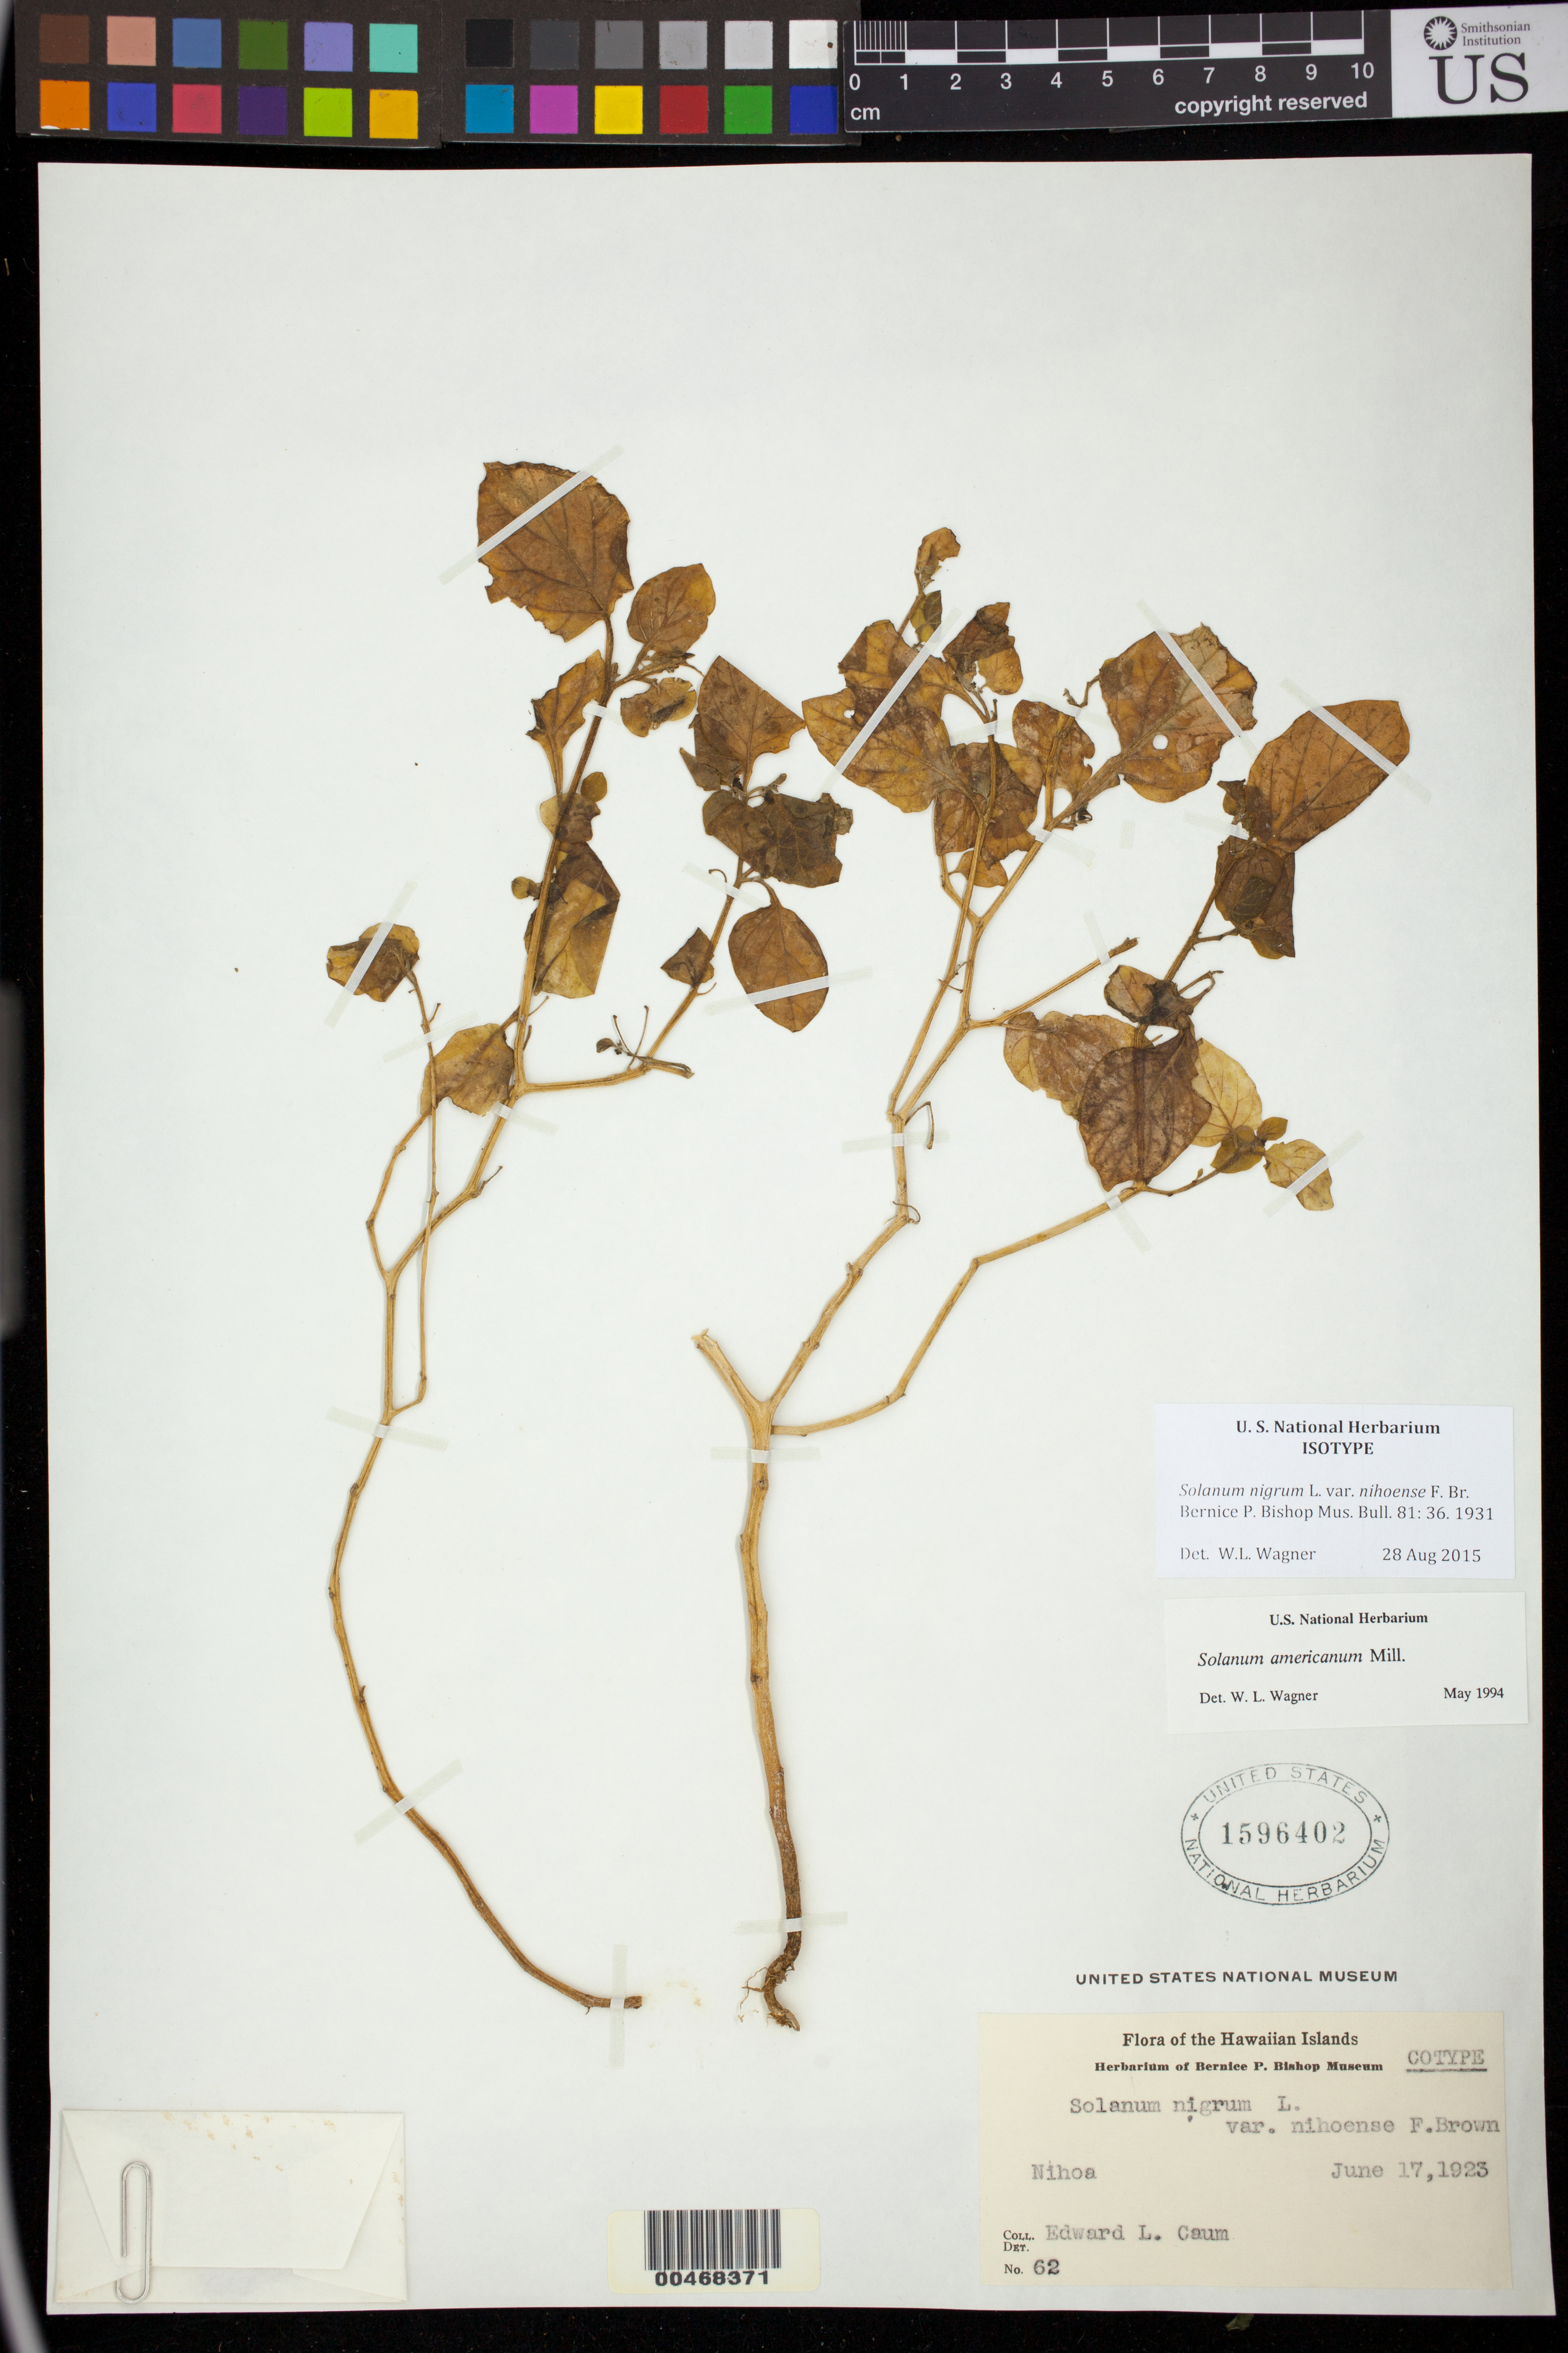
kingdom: Plantae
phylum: Tracheophyta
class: Magnoliopsida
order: Solanales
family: Solanaceae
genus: Solanum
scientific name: Solanum nigrum var. nihoense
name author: F. Br.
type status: Isotype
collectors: E. L. Caum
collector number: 62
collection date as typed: June 17, 1923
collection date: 1923-06-17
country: United States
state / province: Hawaii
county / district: Honolulu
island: Nihoa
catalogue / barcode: US 1596402